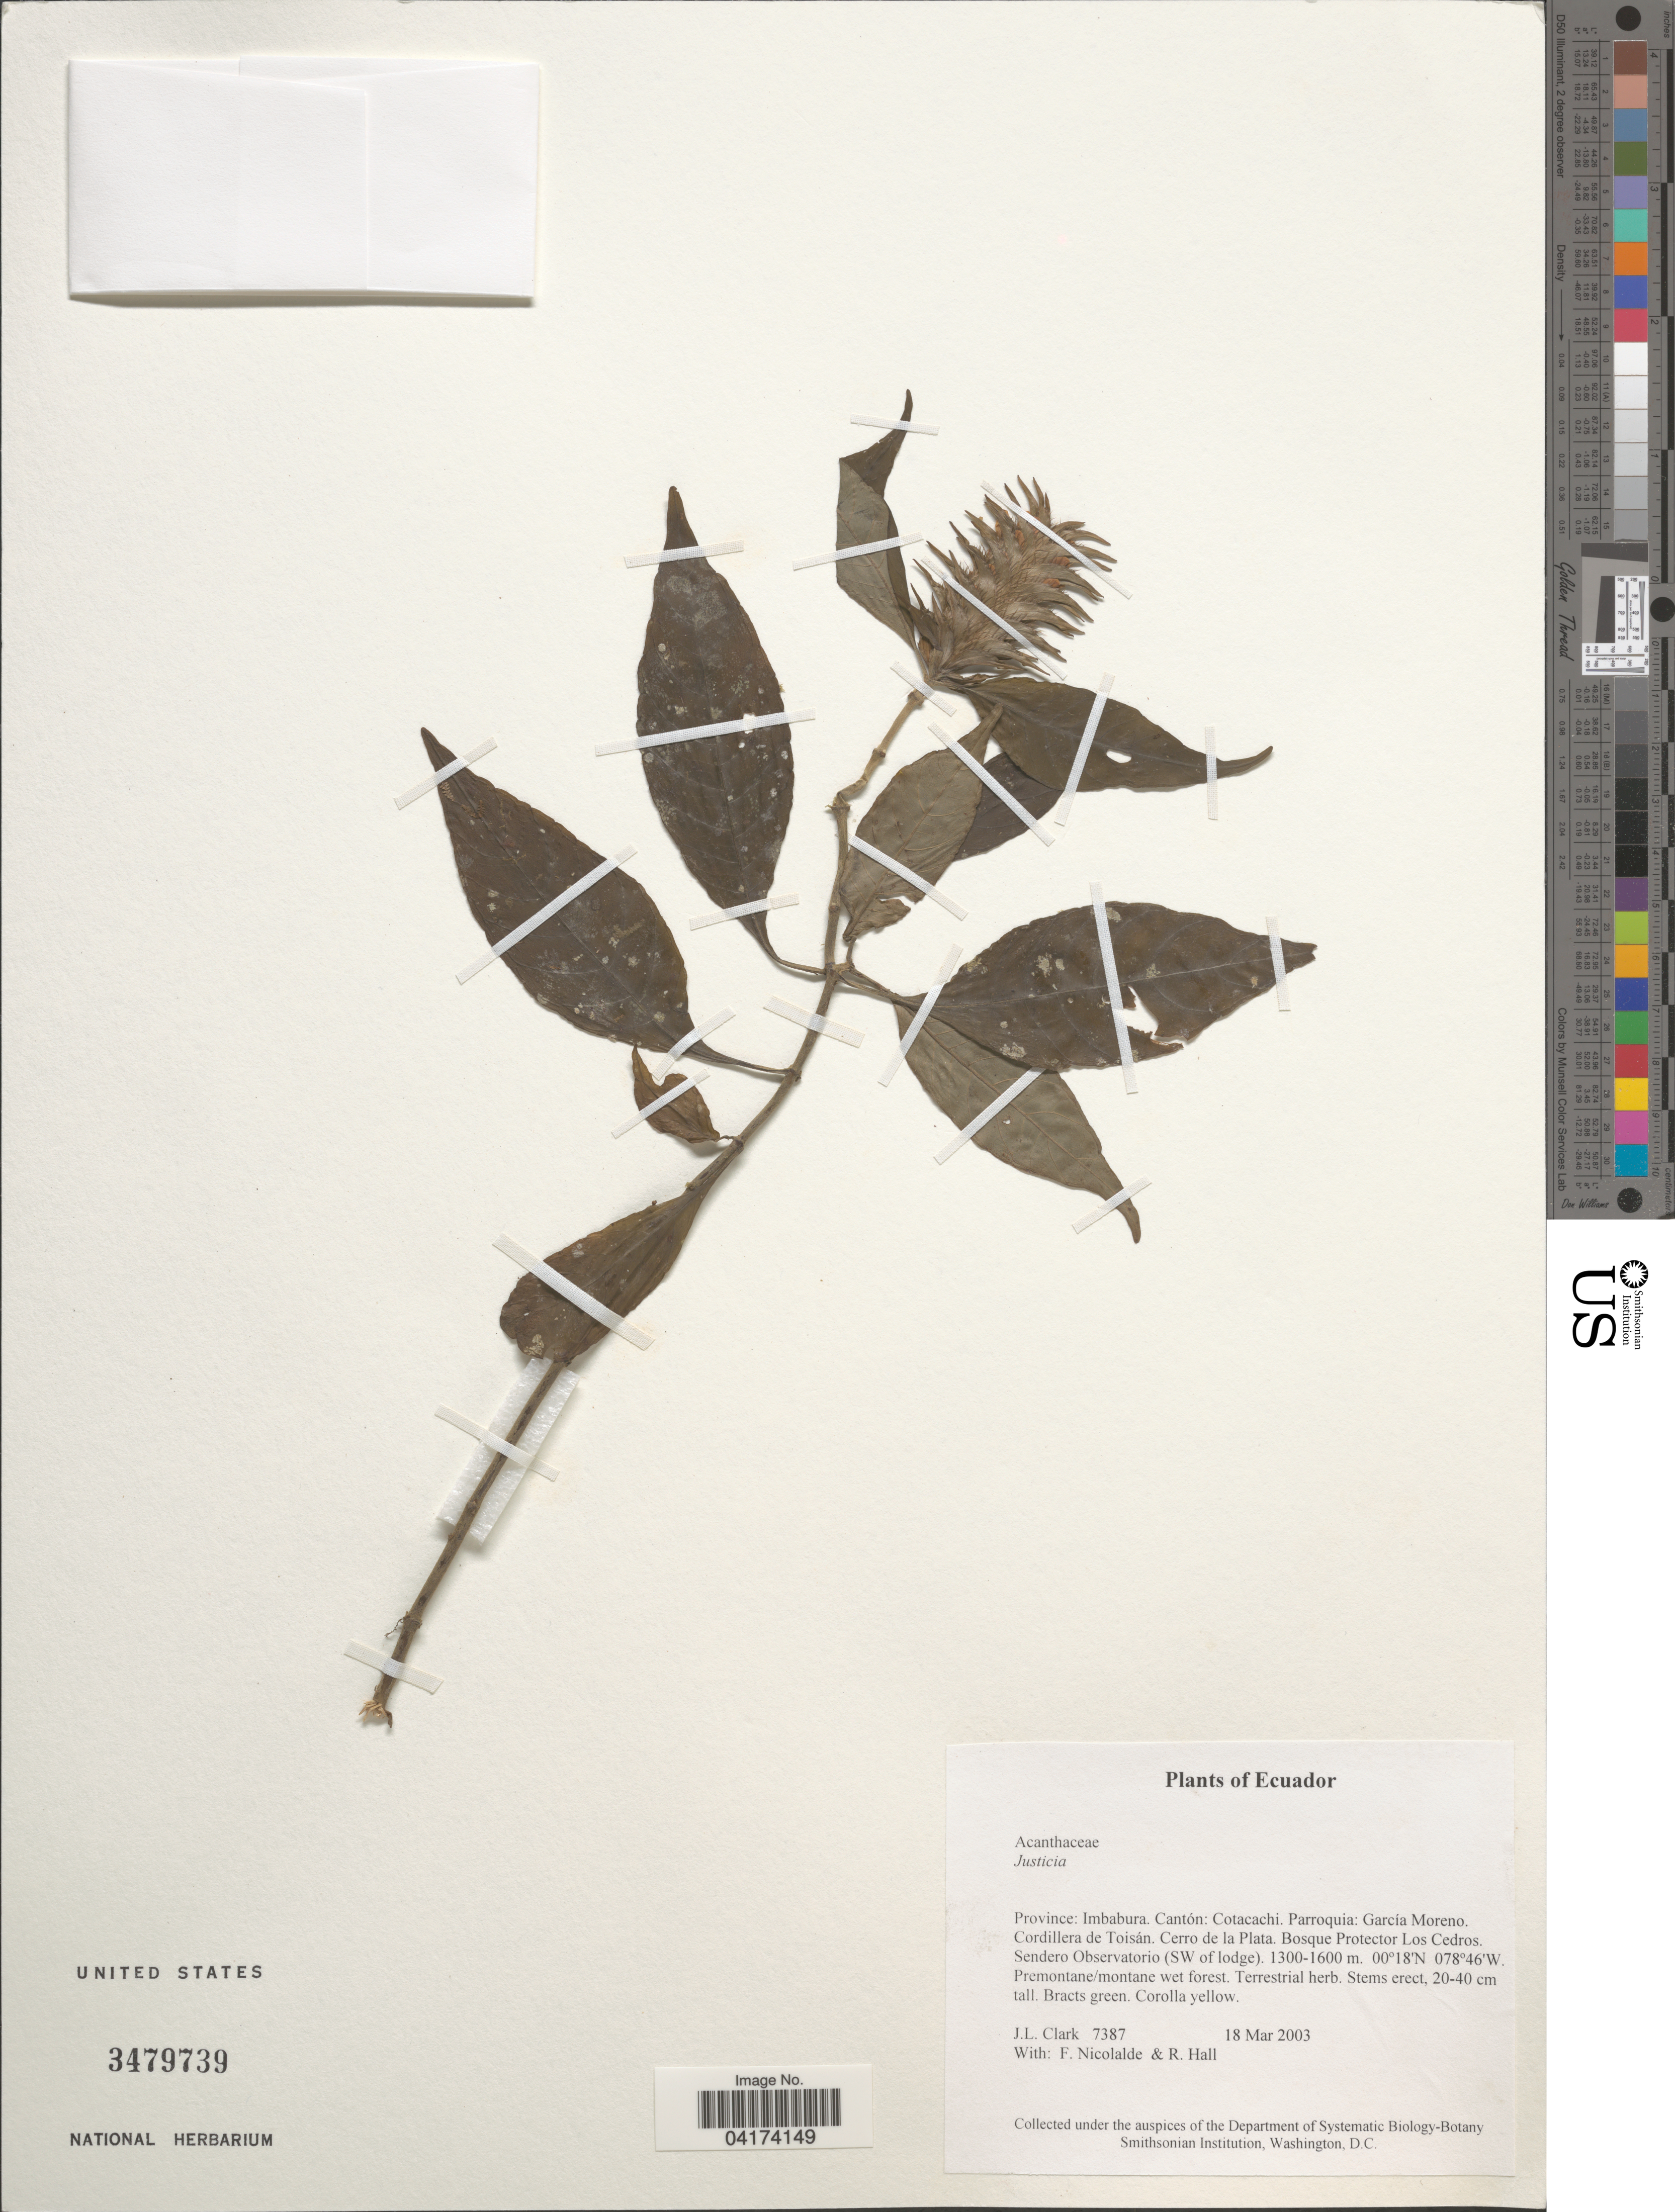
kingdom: Plantae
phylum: Tracheophyta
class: Magnoliopsida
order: Lamiales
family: Acanthaceae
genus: Justicia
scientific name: Justicia sp.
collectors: J. L. Clark, F. Nicolalde & R. Hall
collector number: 7387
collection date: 2003-03-18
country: Ecuador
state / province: Imbabura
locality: Cantón: Cotacachi. Parroquia: Garcia Moreno. Cordillera de Toisán. Cerro de la Plata. Bosque Protector Los Cedros. Sendero Observatorio (SW of lodge).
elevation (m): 1300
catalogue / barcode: US 3479739